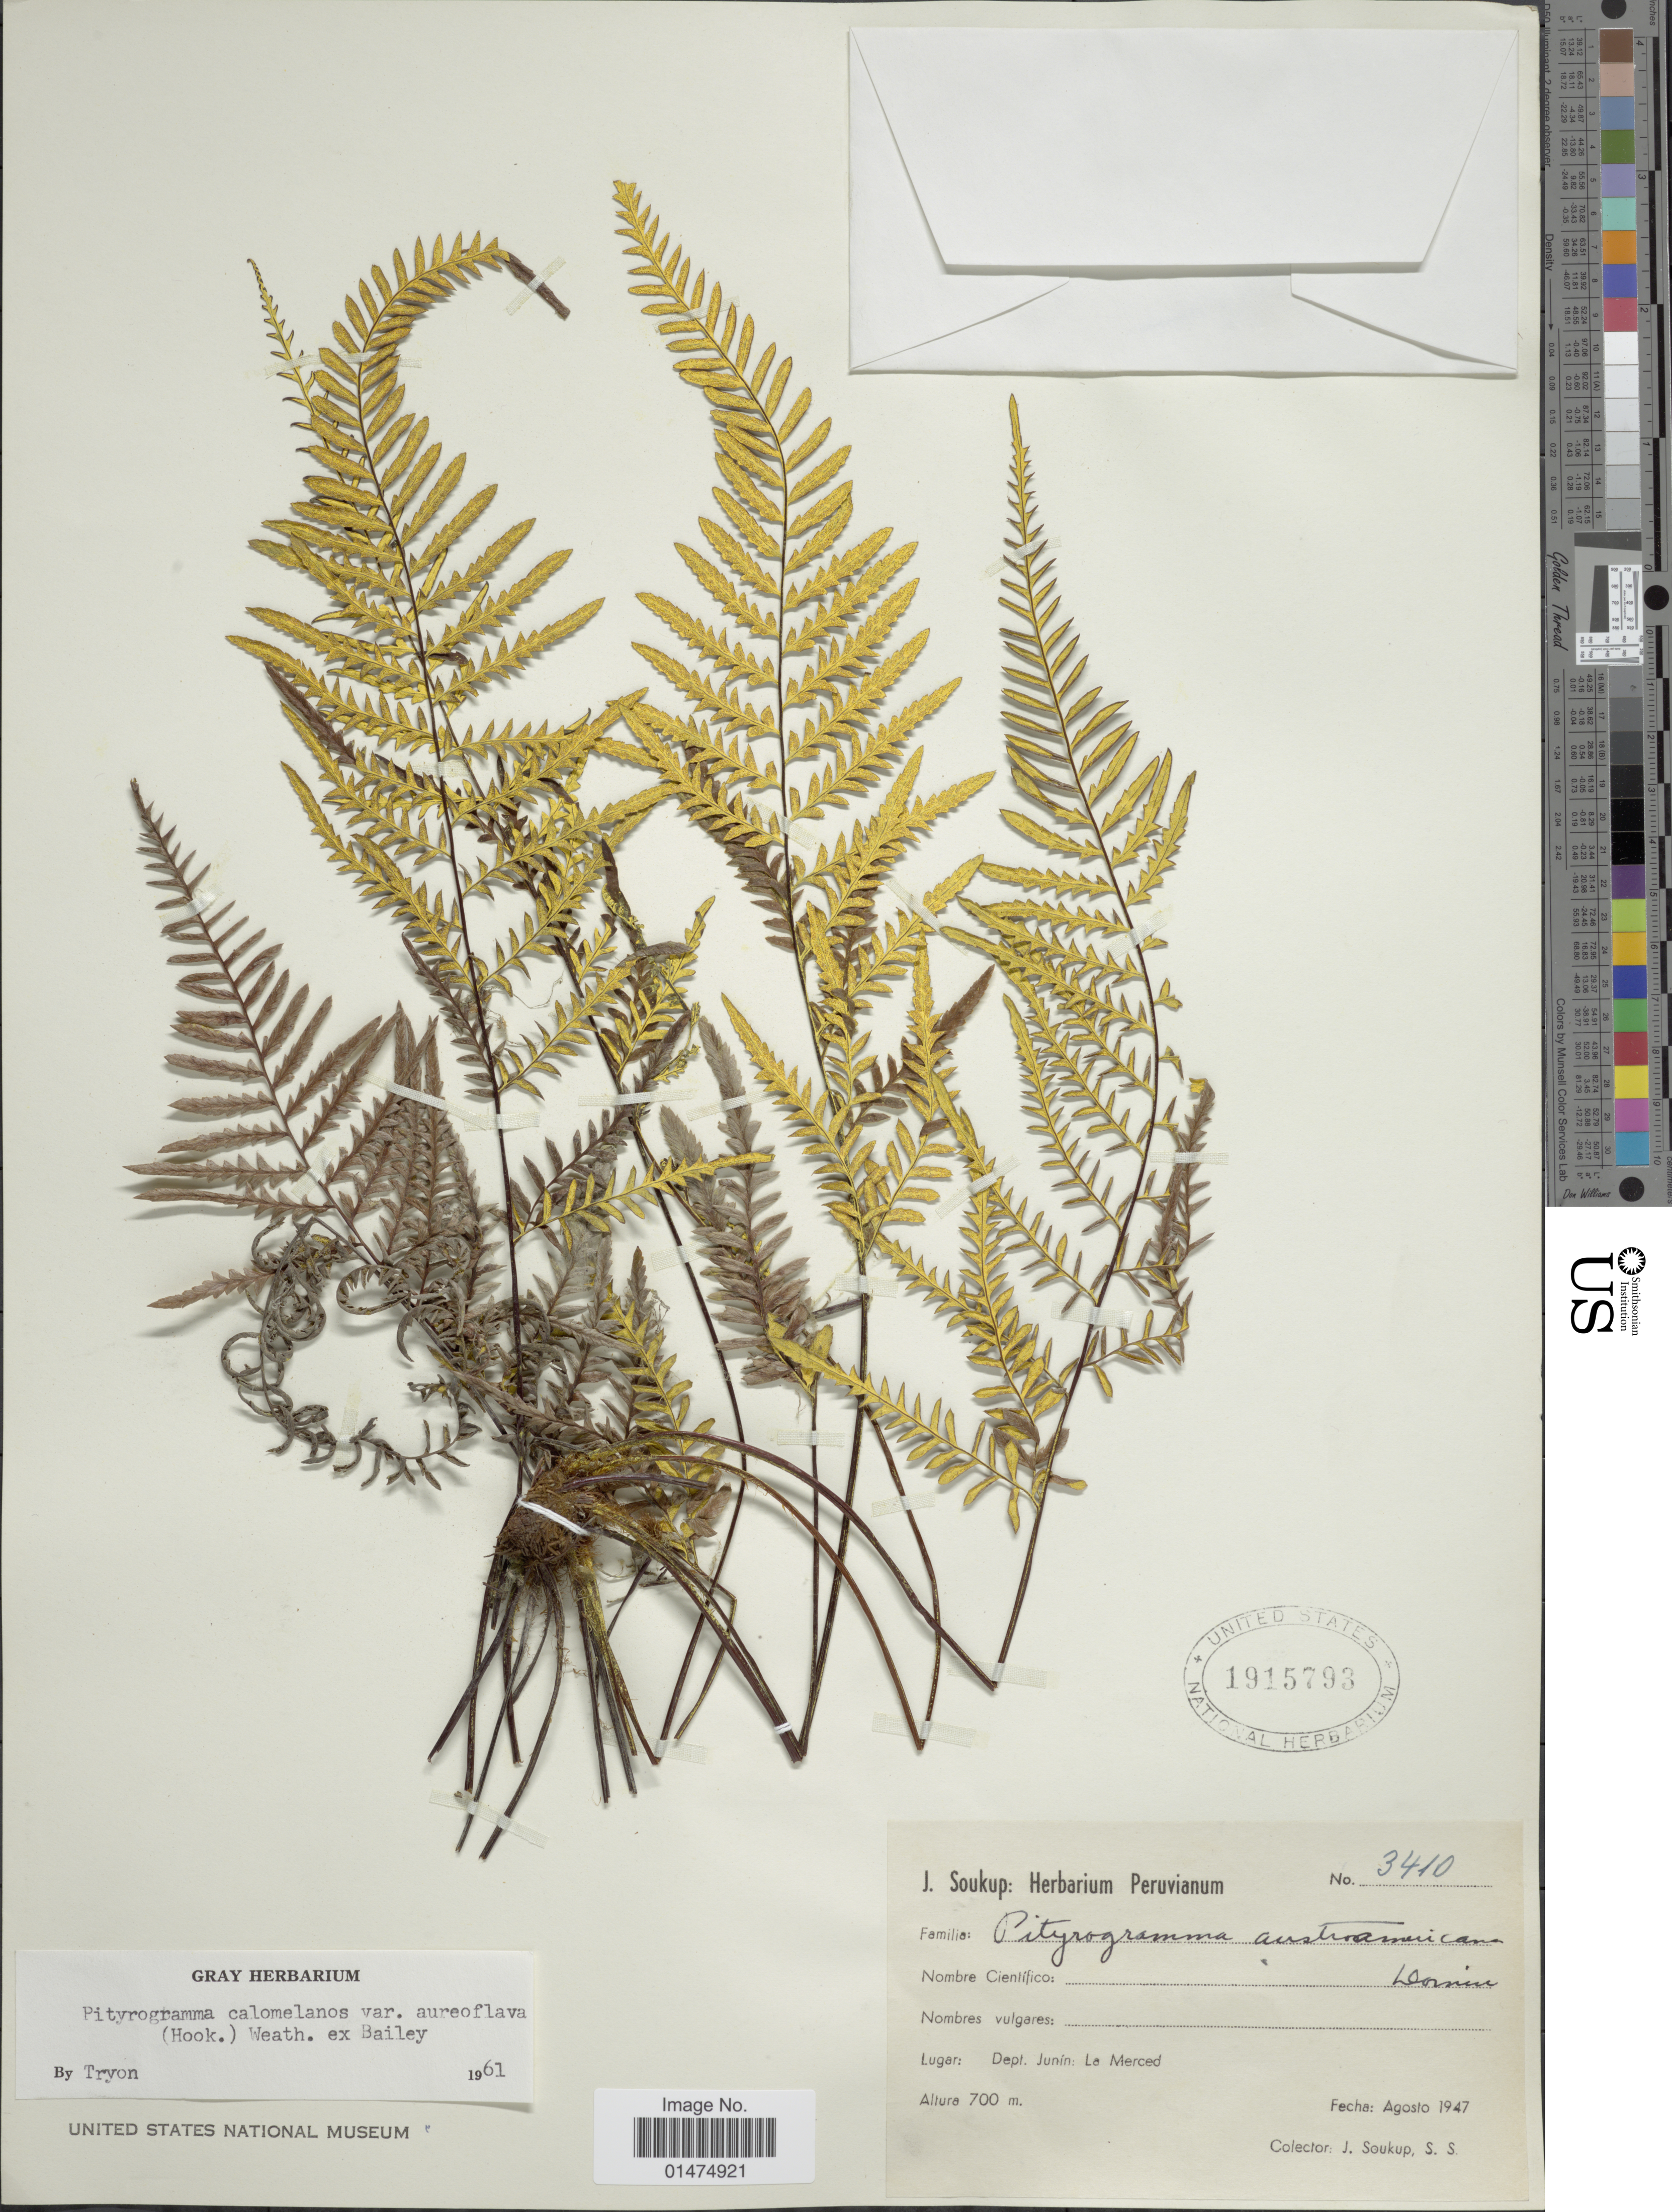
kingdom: Plantae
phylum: Tracheophyta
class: Polypodiopsida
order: Polypodiales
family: Pteridaceae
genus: Pityrogramma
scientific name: Pityrogramma calomelanos var. aureoflava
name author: (Hook.) Weath. ex L.H. Bailey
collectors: J. Soukup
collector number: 3410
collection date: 1947-08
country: Peru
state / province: Junín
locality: Dept. Junin Le Merced.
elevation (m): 700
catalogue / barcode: US 1915793